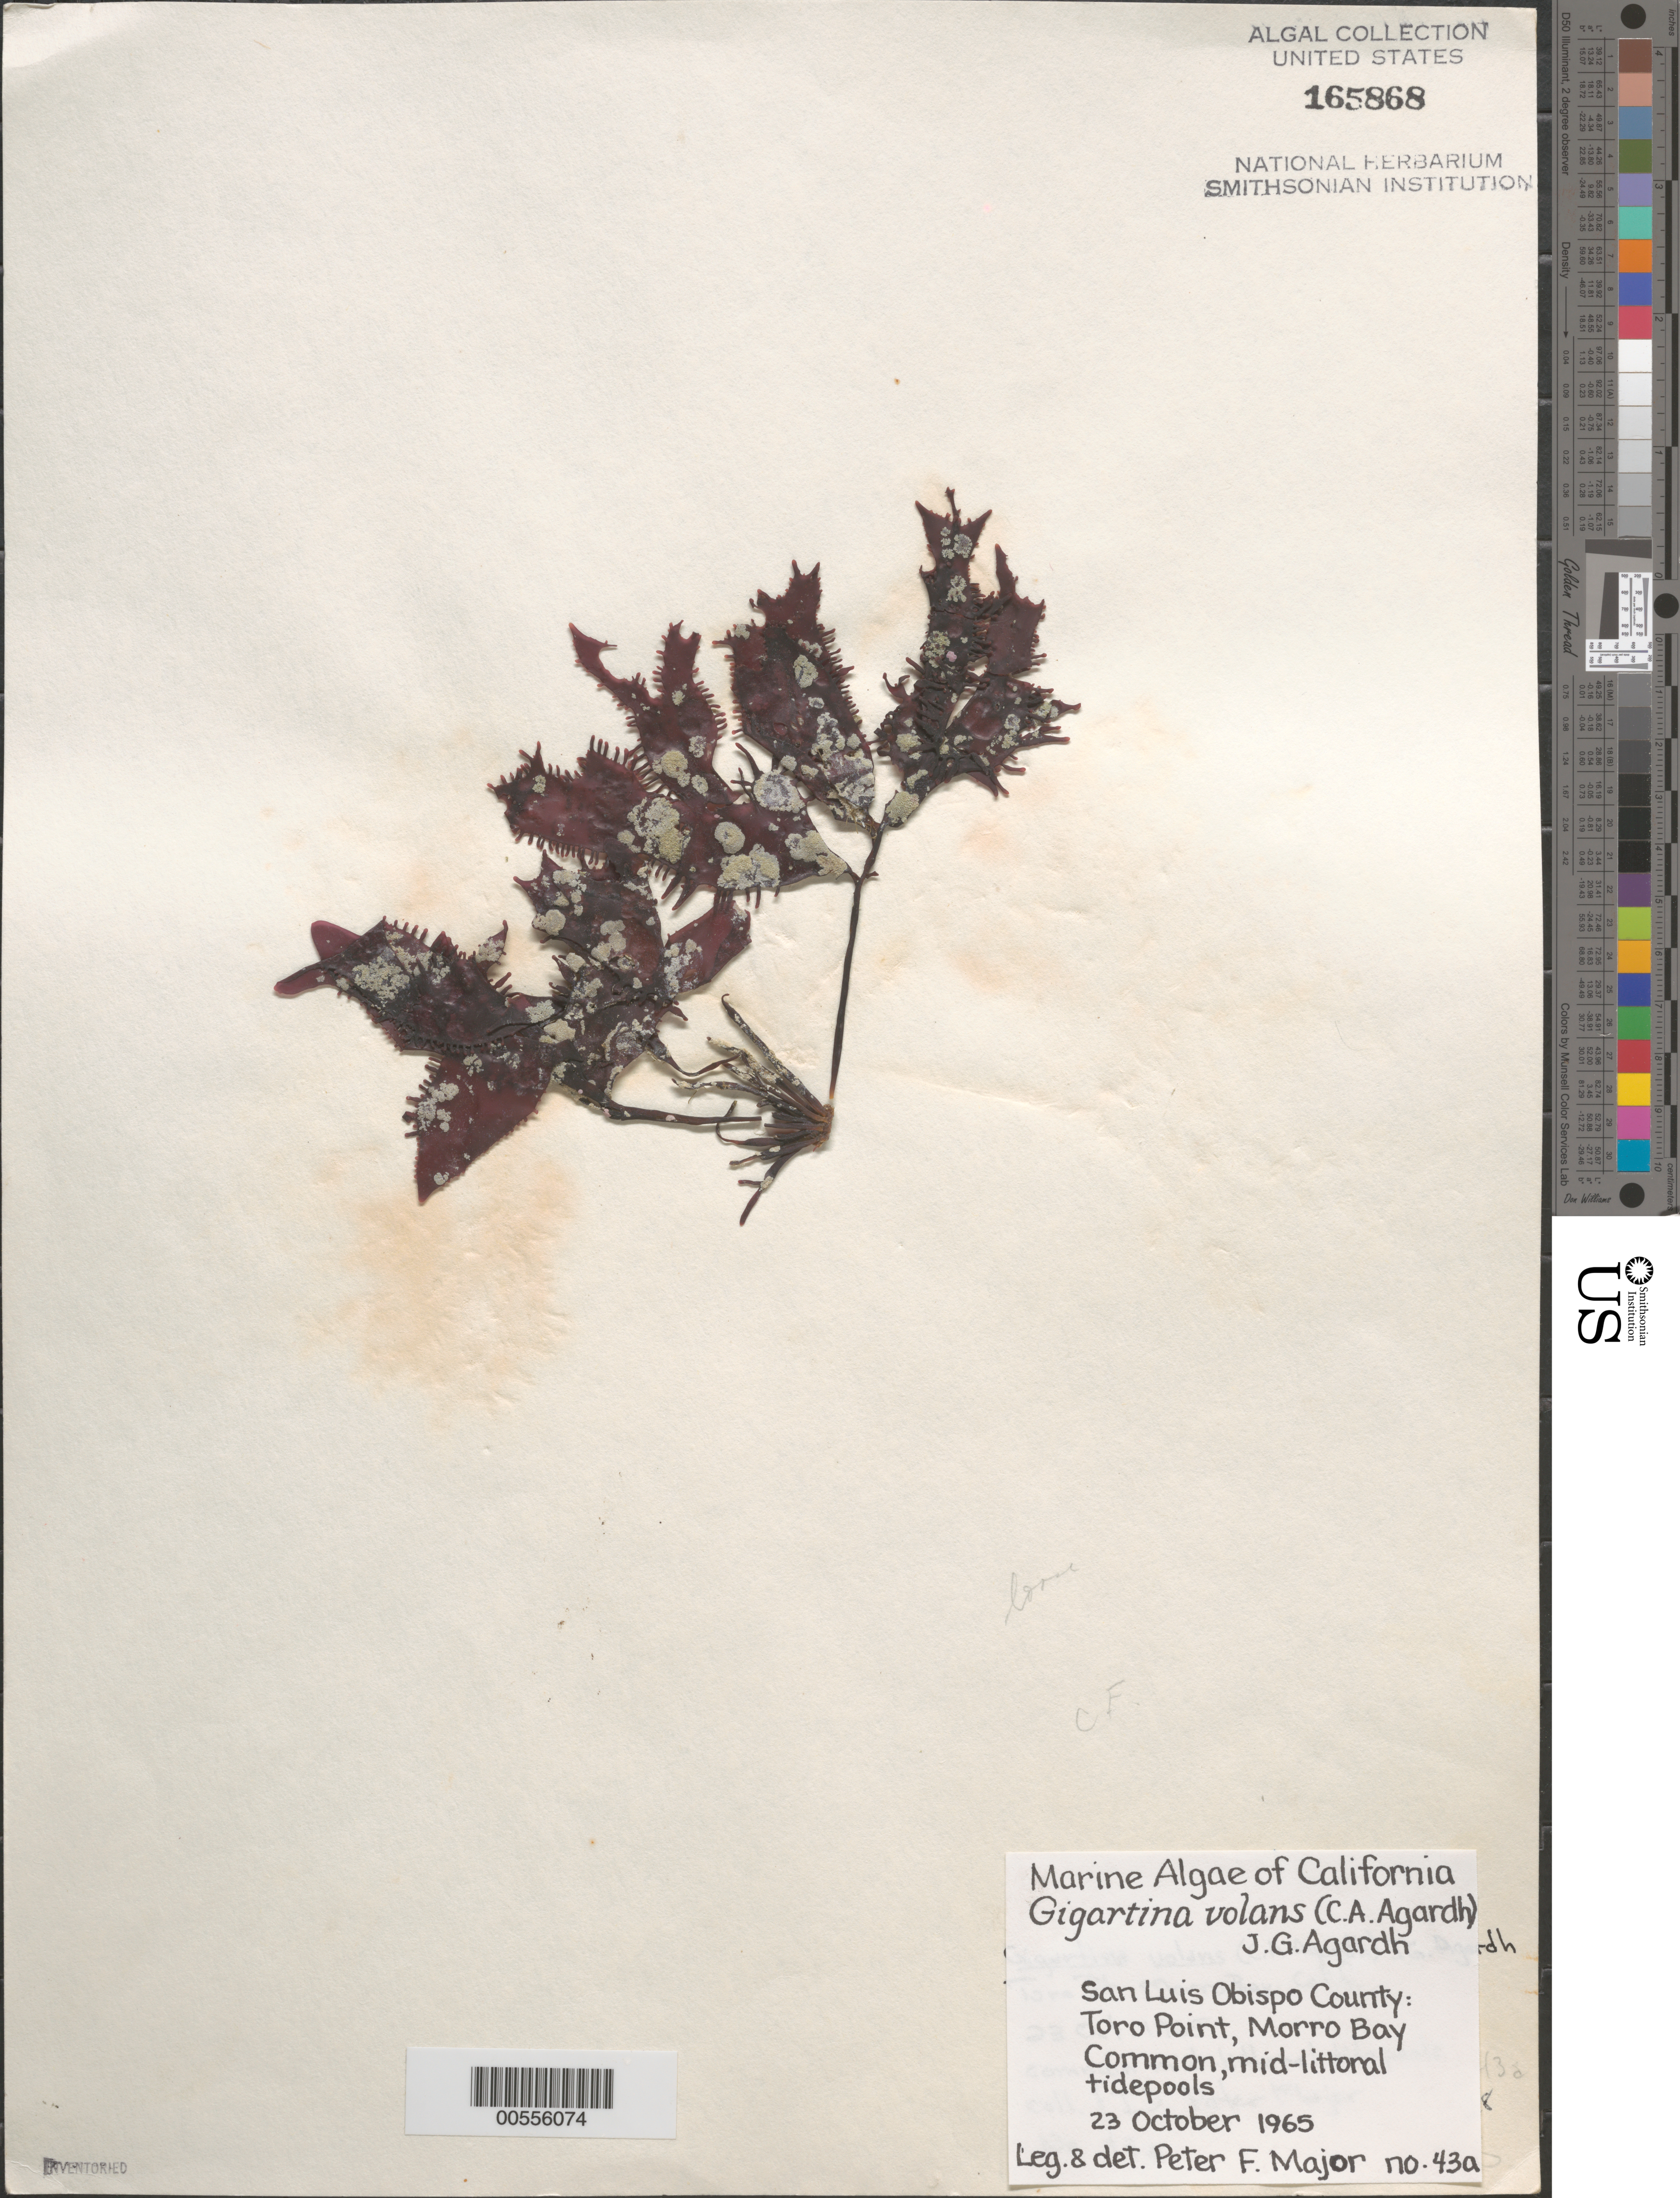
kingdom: Plantae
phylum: Rhodophyta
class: Florideophyceae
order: Gigartinales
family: Gigartinaceae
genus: Mazzaella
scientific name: Mazzaella volans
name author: (C. Agardh) Fredericq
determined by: Algae name updating Project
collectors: P. Major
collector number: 43a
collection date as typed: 23 Oct 1965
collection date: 1965-10-23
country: United States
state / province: California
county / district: San Luis Obispo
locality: Toro Point, Morro Bay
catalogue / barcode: US 165868